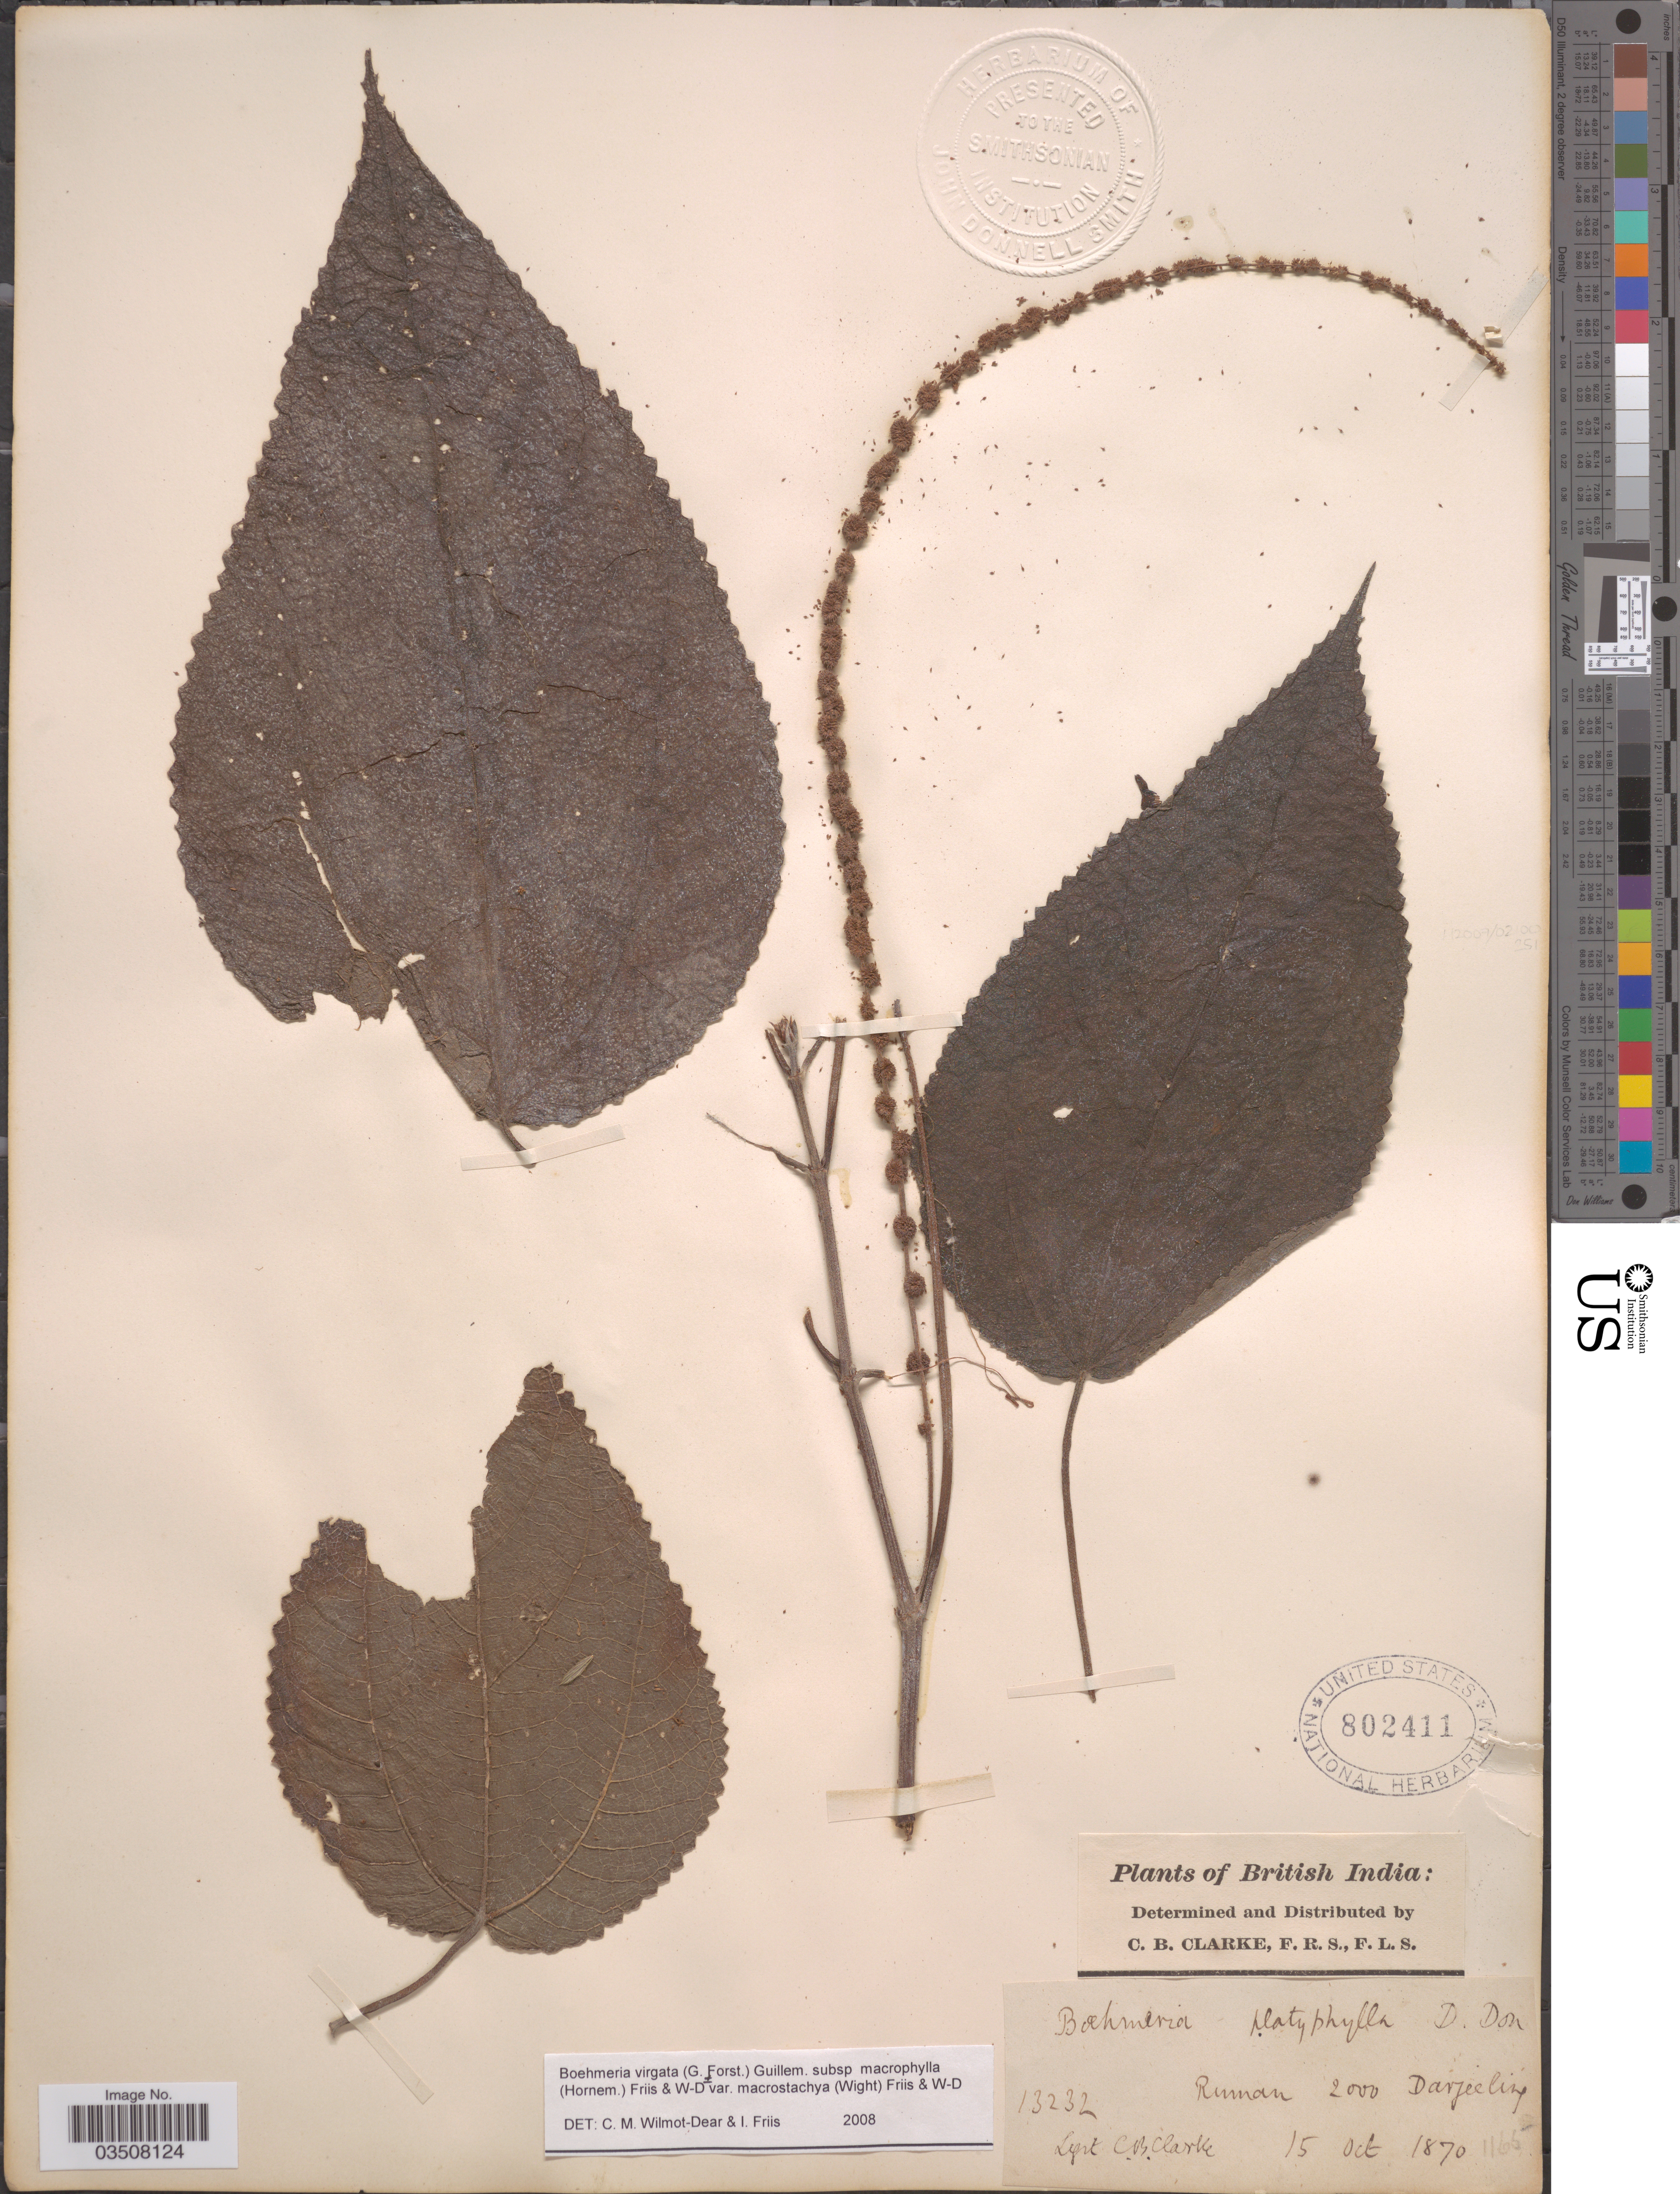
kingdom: Plantae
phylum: Tracheophyta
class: Magnoliopsida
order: Rosales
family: Urticaceae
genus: Boehmeria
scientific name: Boehmeria virgata var. macrostachya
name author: (Wight) Friis & Wilmot-Dear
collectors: C. B. Clarke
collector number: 13232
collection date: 1870-10-15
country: India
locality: British India. Ruman, Darjeeling.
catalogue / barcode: US 802411